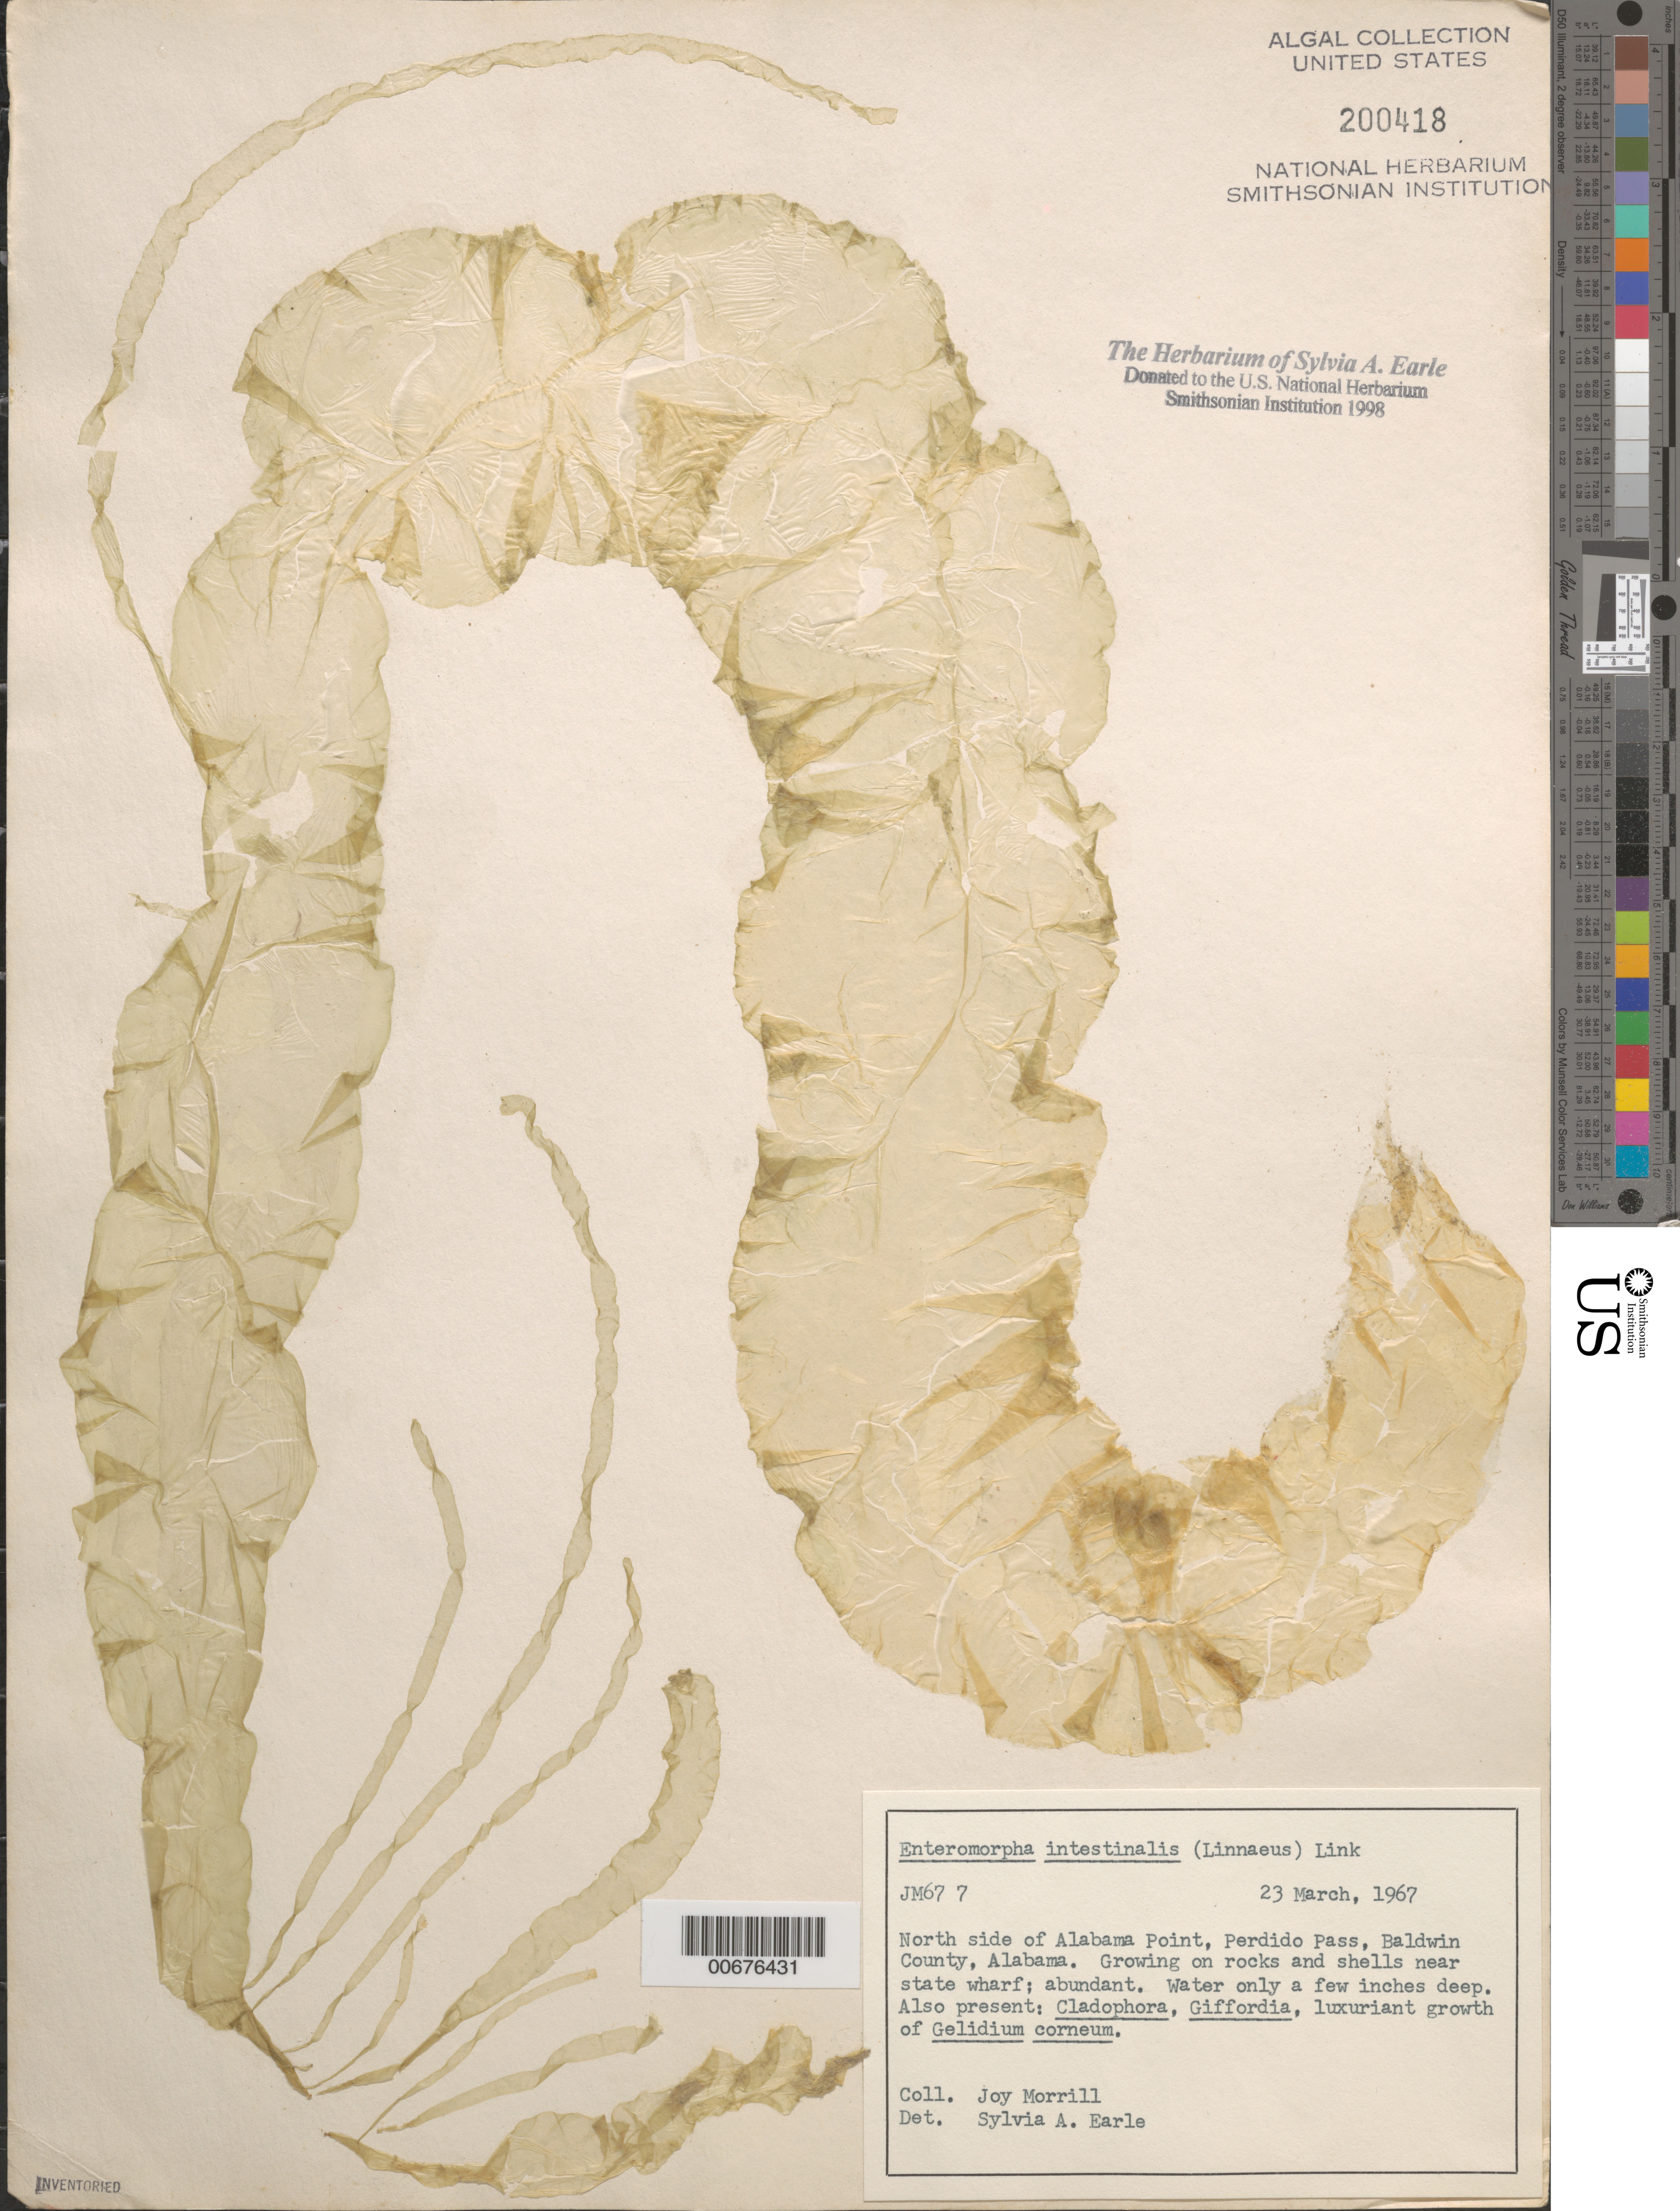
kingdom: Plantae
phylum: Chlorophyta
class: Ulvophyceae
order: Ulvales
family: Ulvaceae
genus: Ulva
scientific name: Ulva intestinalis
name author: L.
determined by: Algae name updating Project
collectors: J. Morrill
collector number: JM677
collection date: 1967-03-23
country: United States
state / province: Alabama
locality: North side of Alabama Point, Perdido Pass, Baldwin County.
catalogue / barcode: US 200418